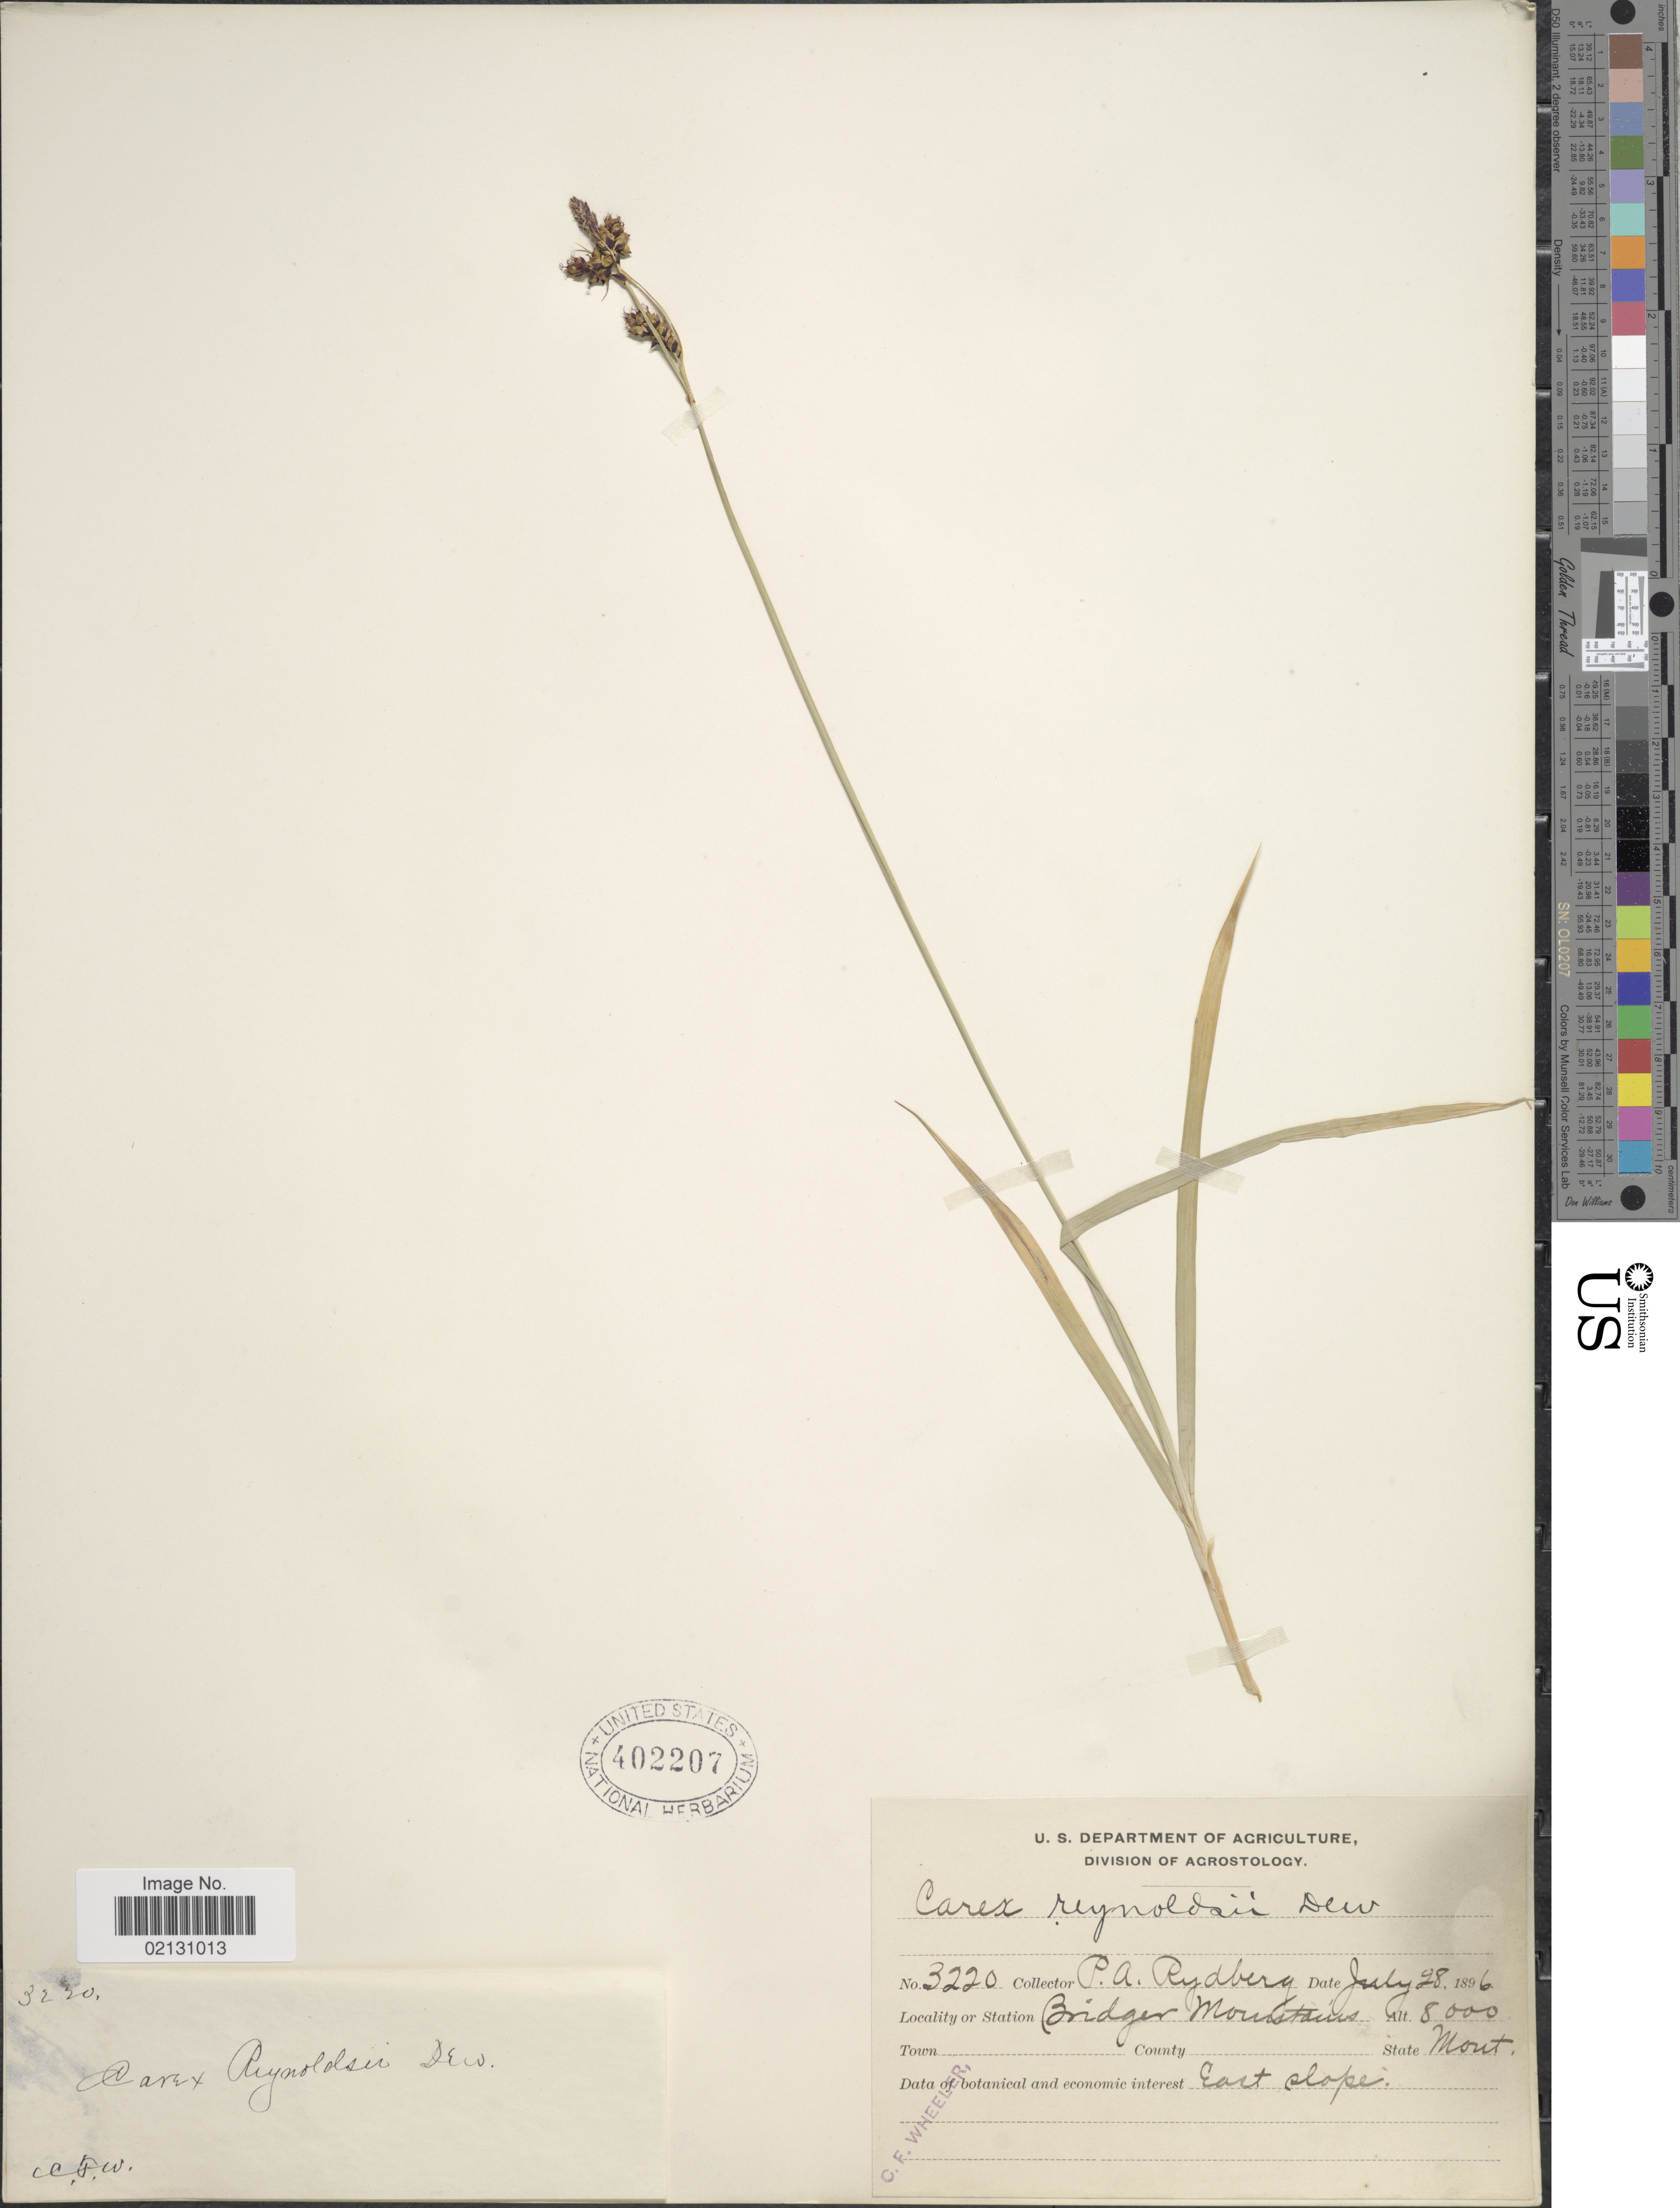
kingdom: Plantae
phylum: Tracheophyta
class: Liliopsida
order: Poales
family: Cyperaceae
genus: Carex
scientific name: Carex raynoldsii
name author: Dewey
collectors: P. A. Rydberg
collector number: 3220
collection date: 1896-07-28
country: United States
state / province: Montana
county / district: Gallatin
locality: Bridger Mountains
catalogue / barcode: US 402207